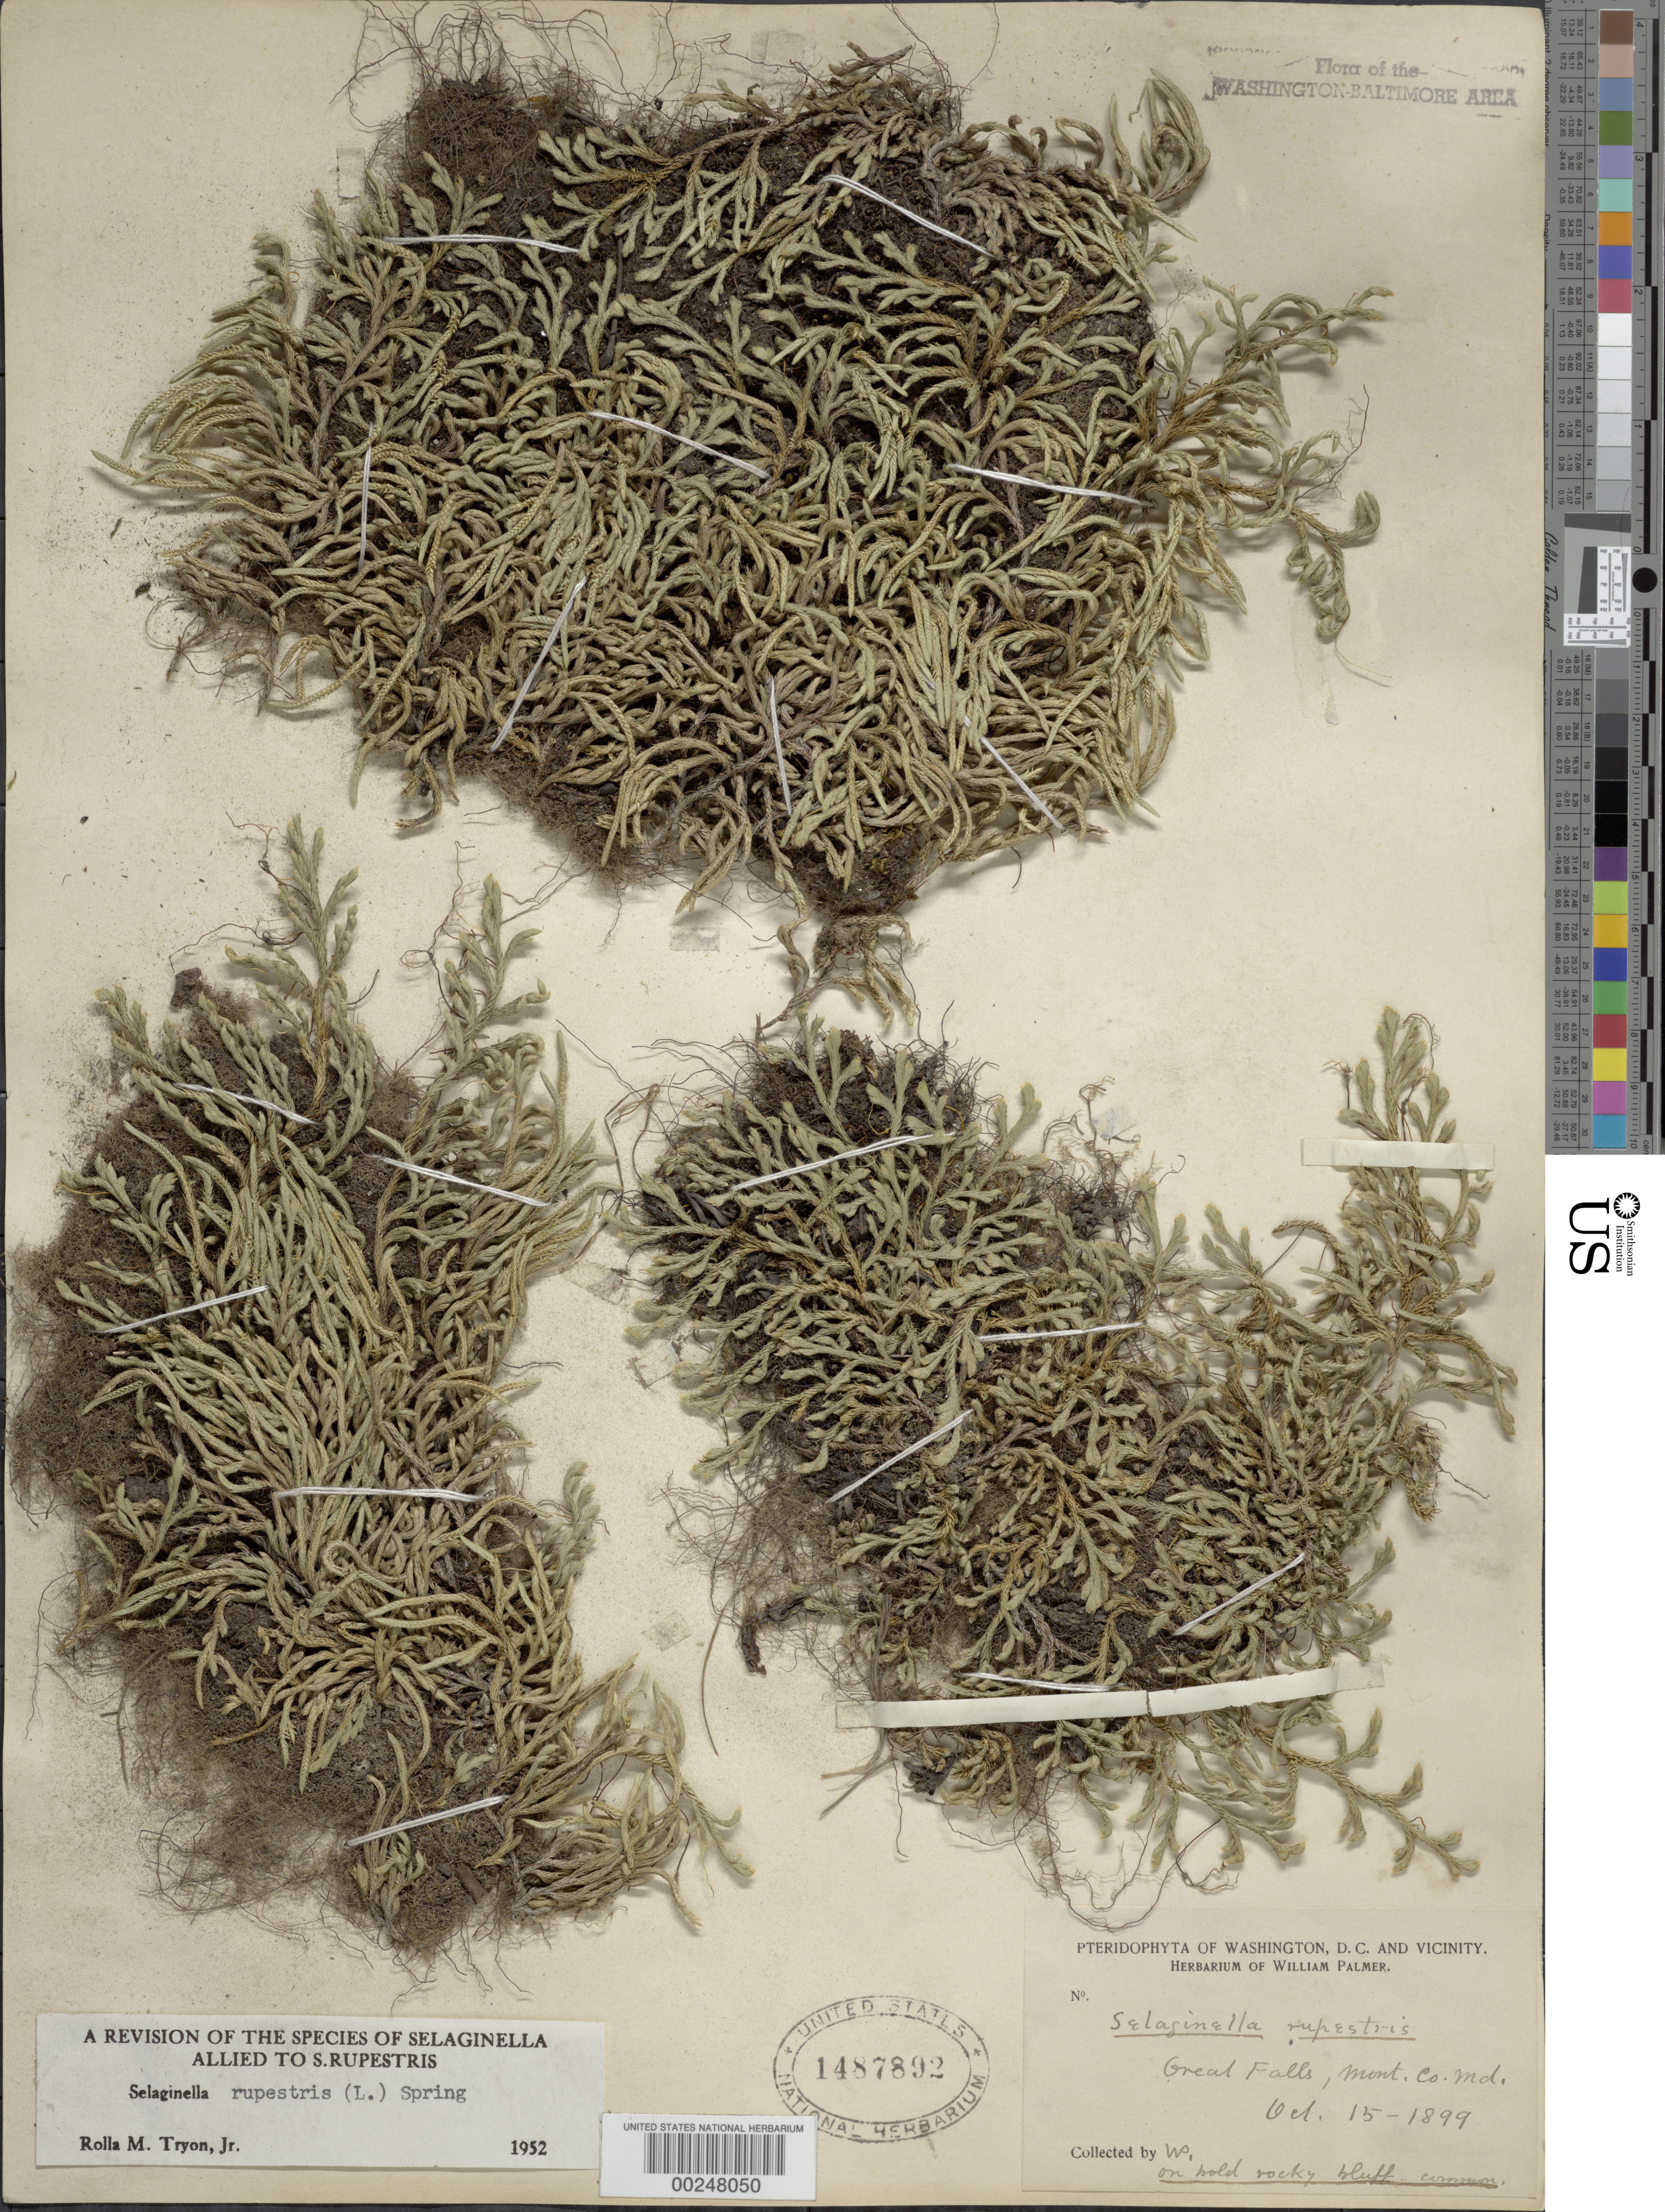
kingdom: Plantae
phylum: Tracheophyta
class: Lycopodiopsida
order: Selaginellales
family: Selaginellaceae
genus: Selaginella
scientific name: Selaginella rupestris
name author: (L.) Spring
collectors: W. Palmer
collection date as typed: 15 Oct 1899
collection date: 1899-10-15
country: United States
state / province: Maryland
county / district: Montgomery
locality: Great Falls C. & O. Canal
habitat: On bold rocky bluff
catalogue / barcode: US 1487892